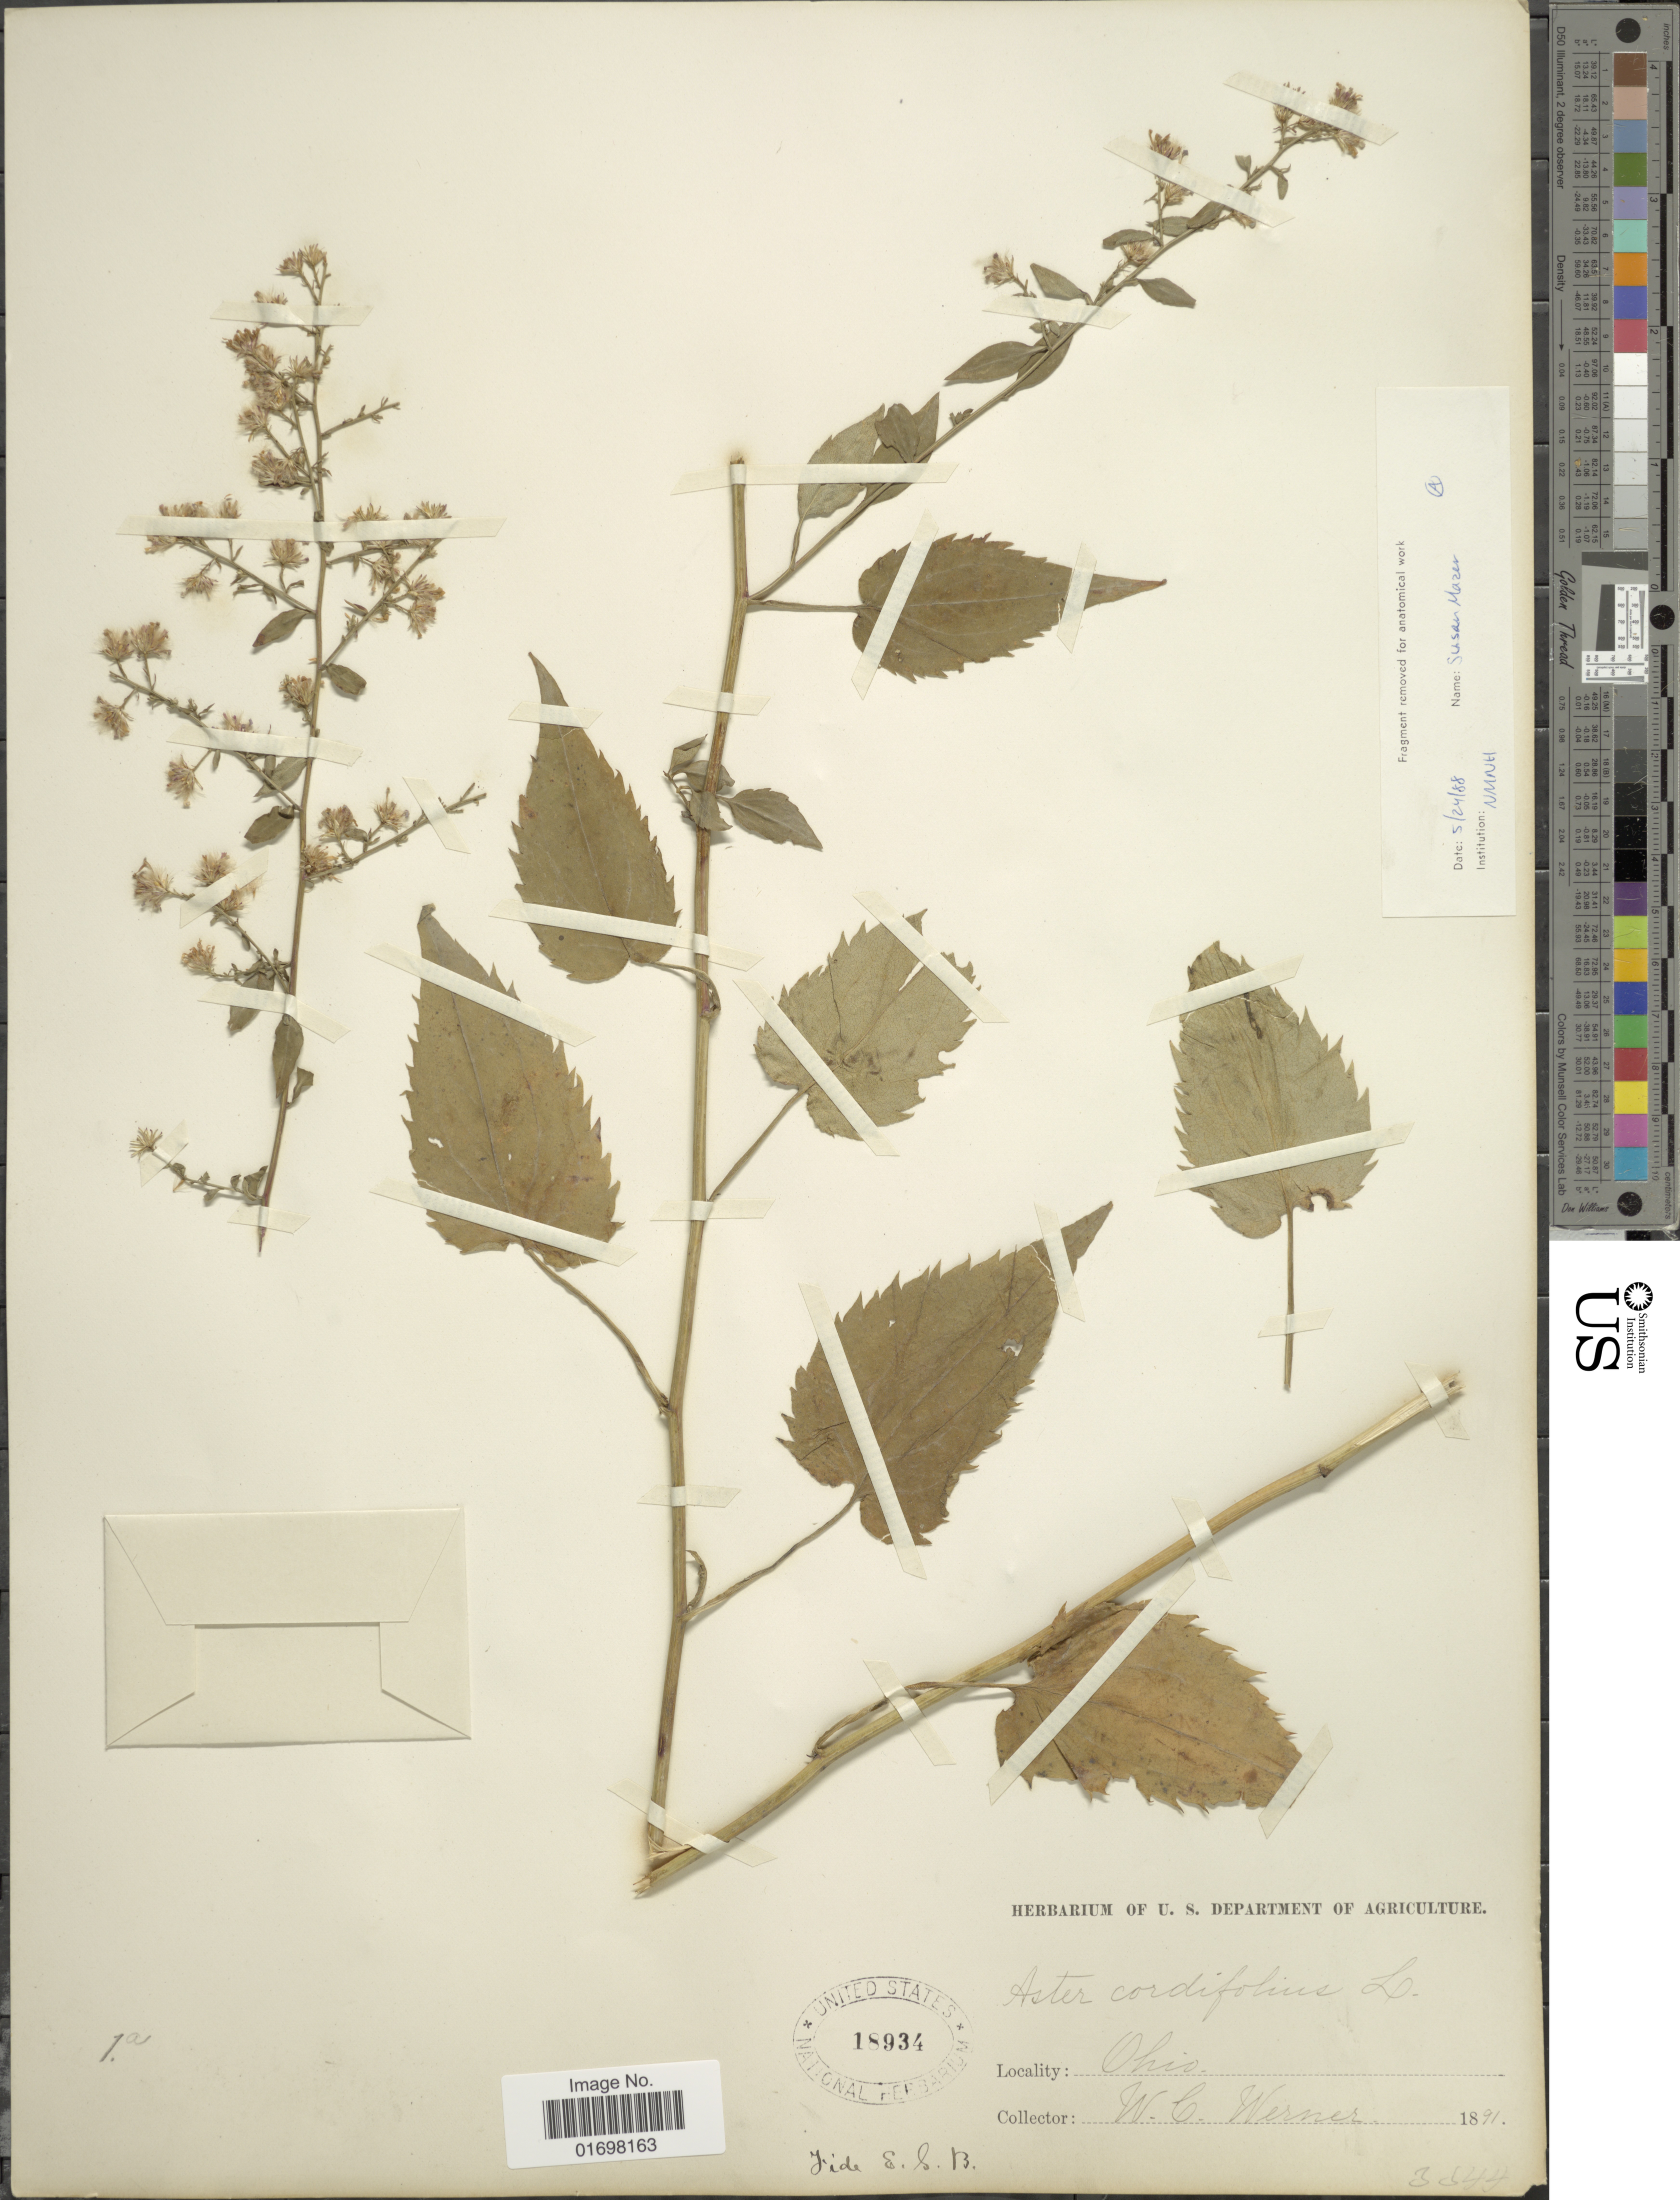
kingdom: Plantae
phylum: Tracheophyta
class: Magnoliopsida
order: Asterales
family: Asteraceae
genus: Symphyotrichum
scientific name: Symphyotrichum cordifolium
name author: (L.) G.L. Nesom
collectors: W. Werner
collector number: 3544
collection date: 1891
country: United States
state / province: Ohio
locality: Ohio.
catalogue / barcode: US 18934